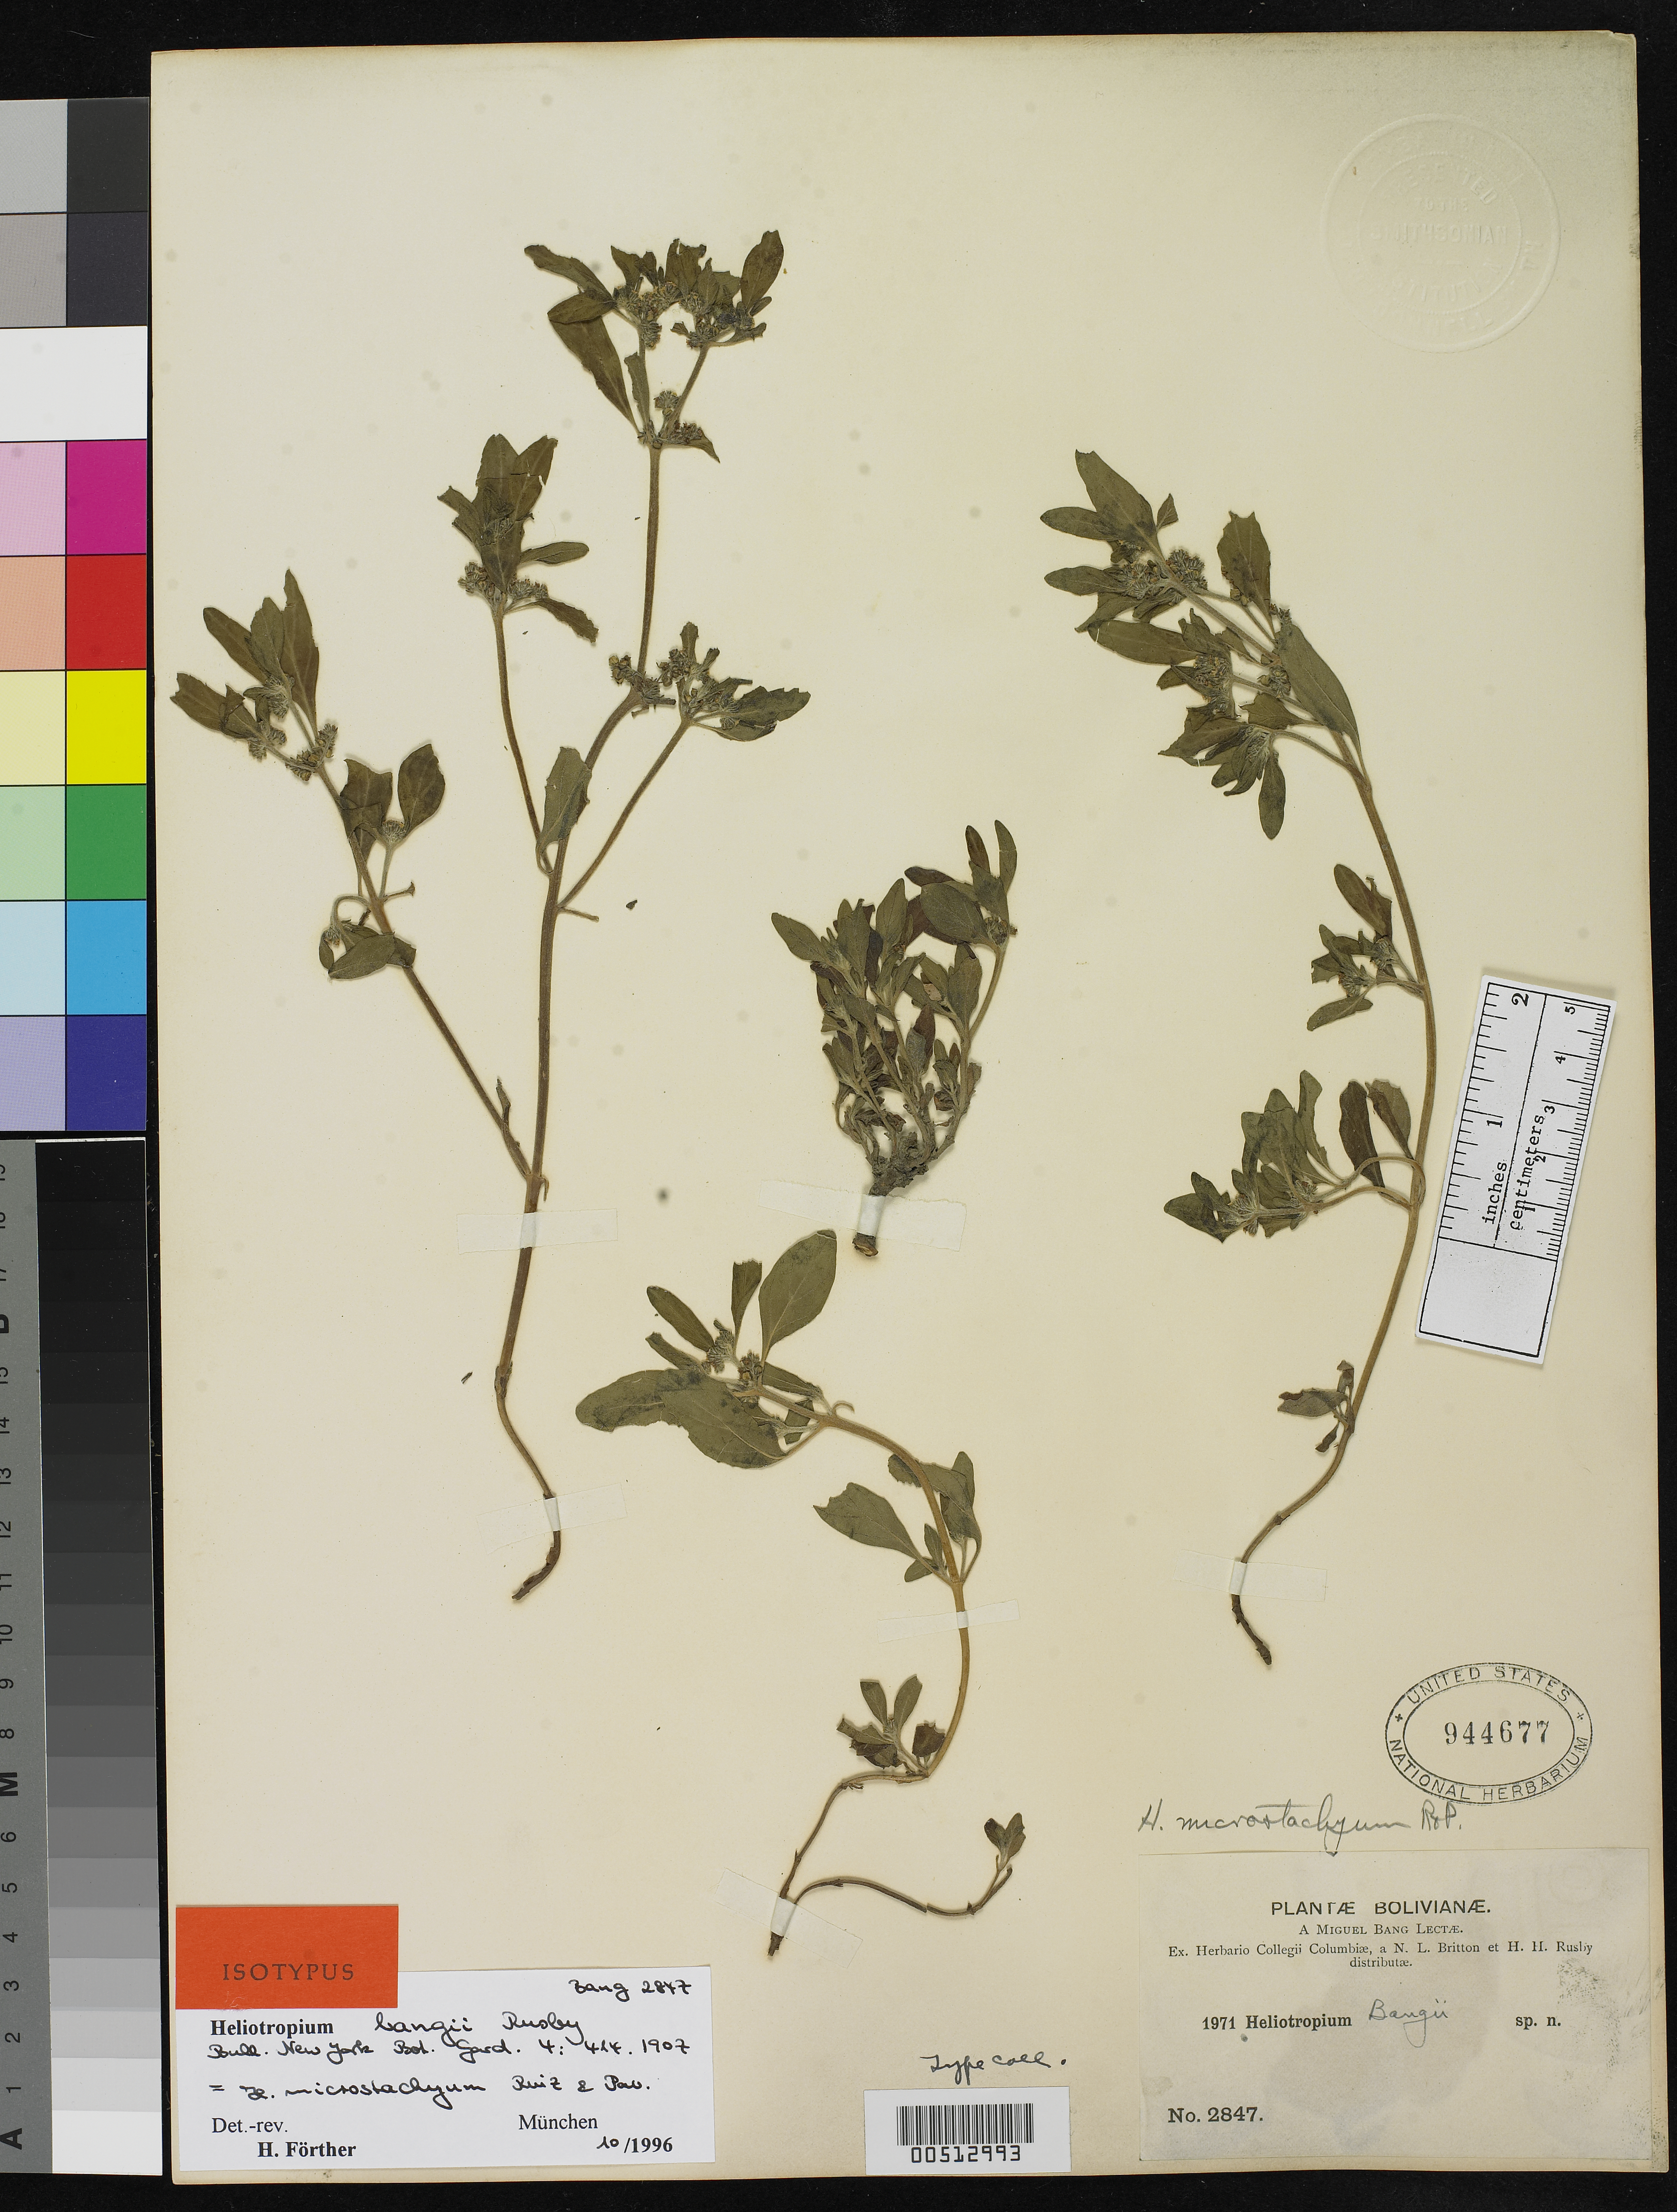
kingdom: Plantae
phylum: Tracheophyta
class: Magnoliopsida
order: Boraginales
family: Heliotropiaceae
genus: Heliotropium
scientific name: Heliotropium bangii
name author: Rusby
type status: Isotype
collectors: M. Bang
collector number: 2847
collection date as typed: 1891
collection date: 1891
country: Bolivia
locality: Mapiri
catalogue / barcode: US 944677